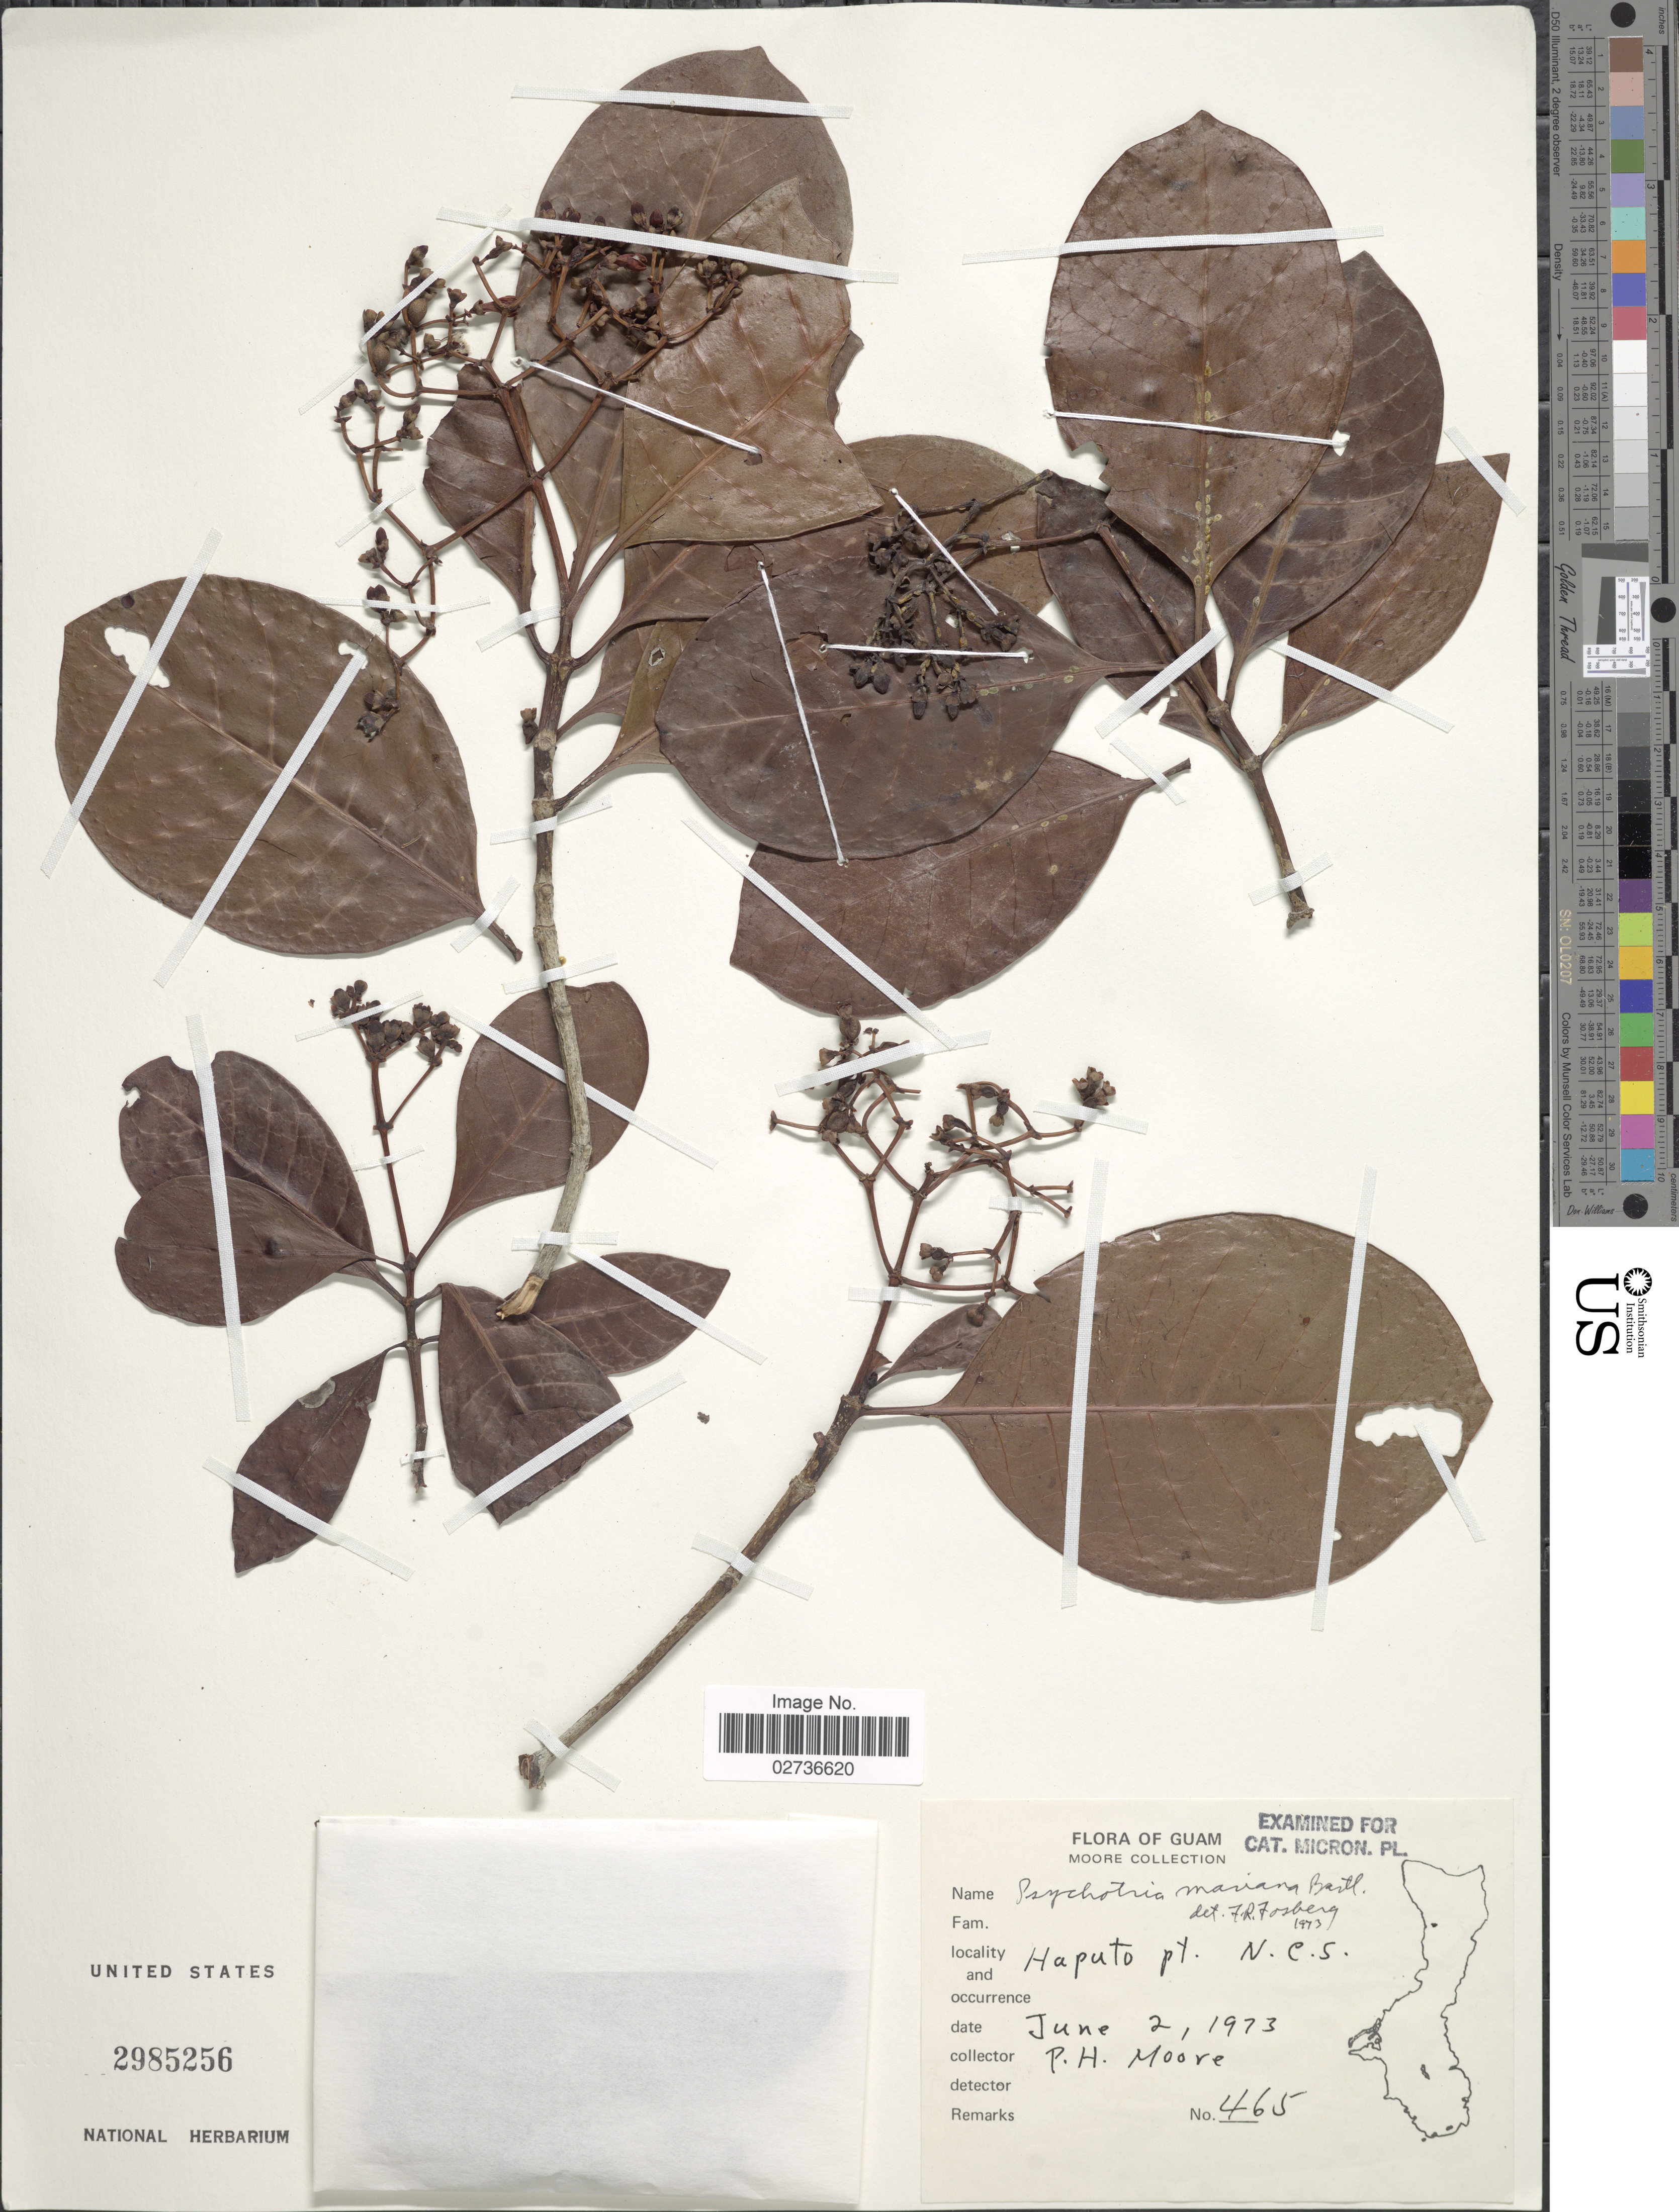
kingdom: Plantae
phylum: Tracheophyta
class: Magnoliopsida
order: Gentianales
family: Rubiaceae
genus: Psychotria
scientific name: Psychotria mariana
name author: Bartl. ex DC.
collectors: P. H. Moore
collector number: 465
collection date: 1973-06-02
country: Guam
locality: Guam, Haputo pt., N.C.S.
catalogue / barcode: US 2985256